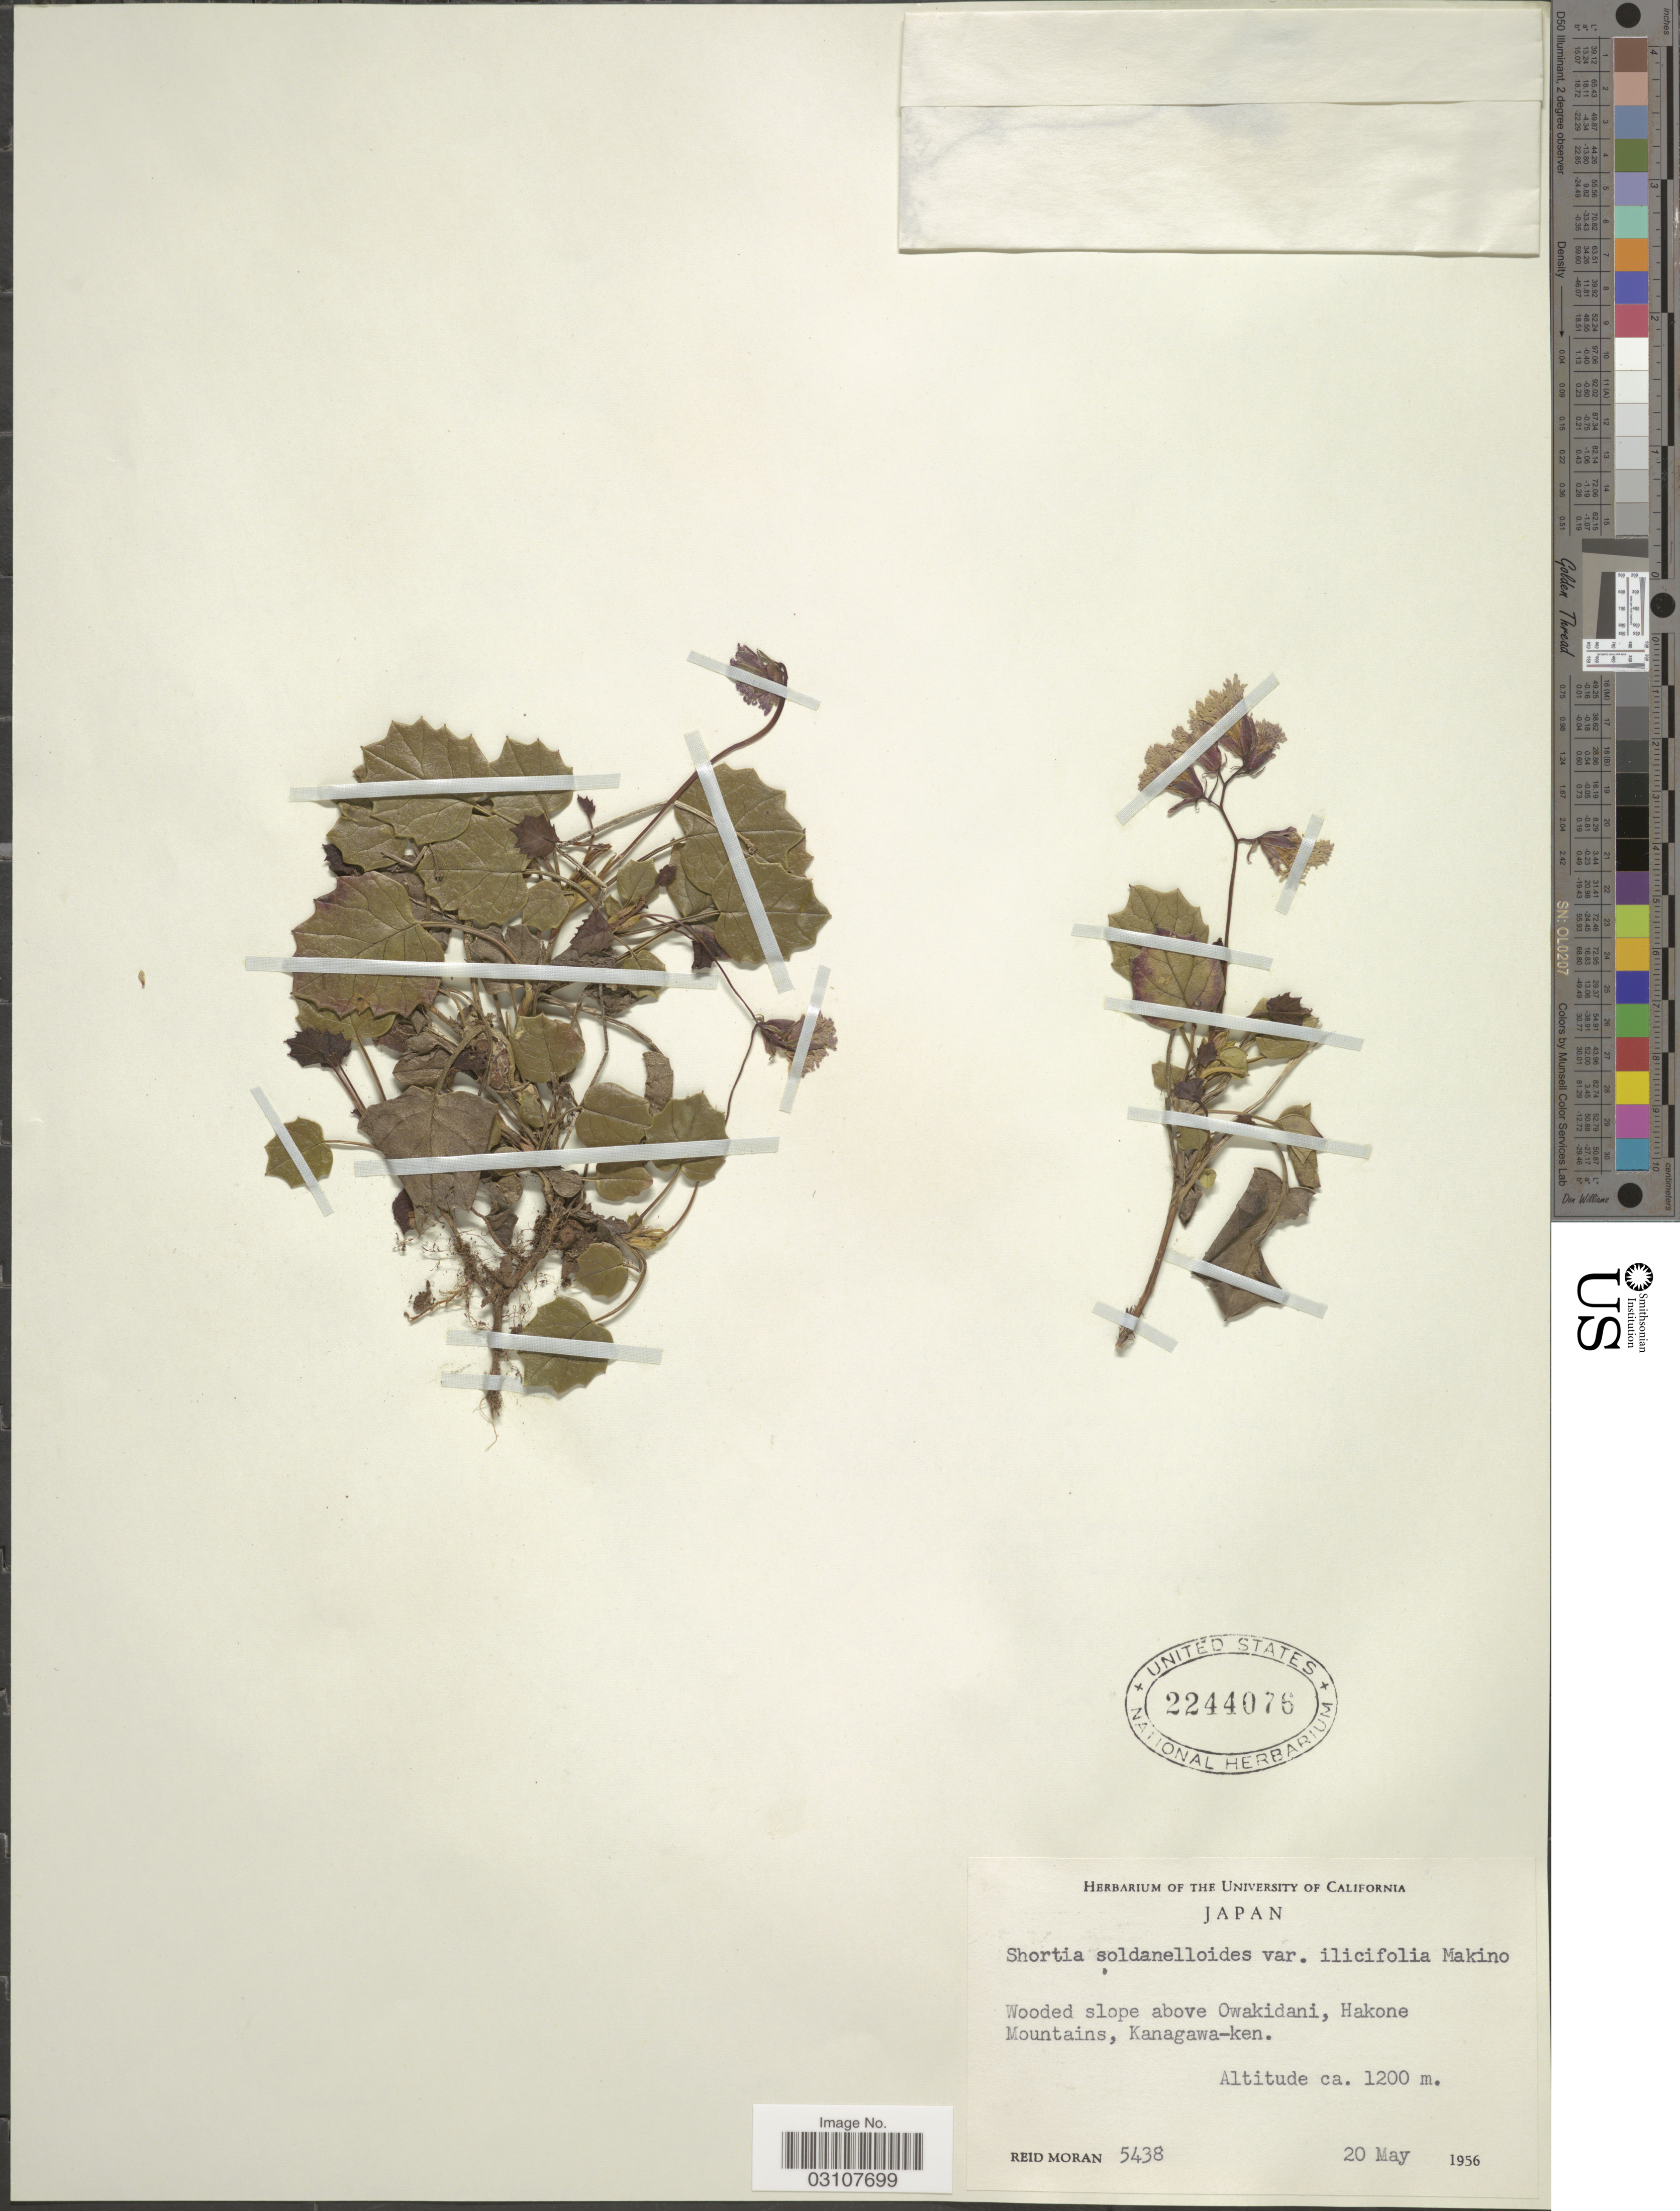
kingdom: Plantae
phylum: Tracheophyta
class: Magnoliopsida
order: Ericales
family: Diapensiaceae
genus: Shortia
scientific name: Shortia soldanelloides var. ilicifolius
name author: (Maxim.) Makino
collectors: R. V. Moran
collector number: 5438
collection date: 1956-05-20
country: Japan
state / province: Kanagawa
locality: Slope above Owakidani, Hakone Mountains, Kanagawa-ken.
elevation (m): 1200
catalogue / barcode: US 2244076